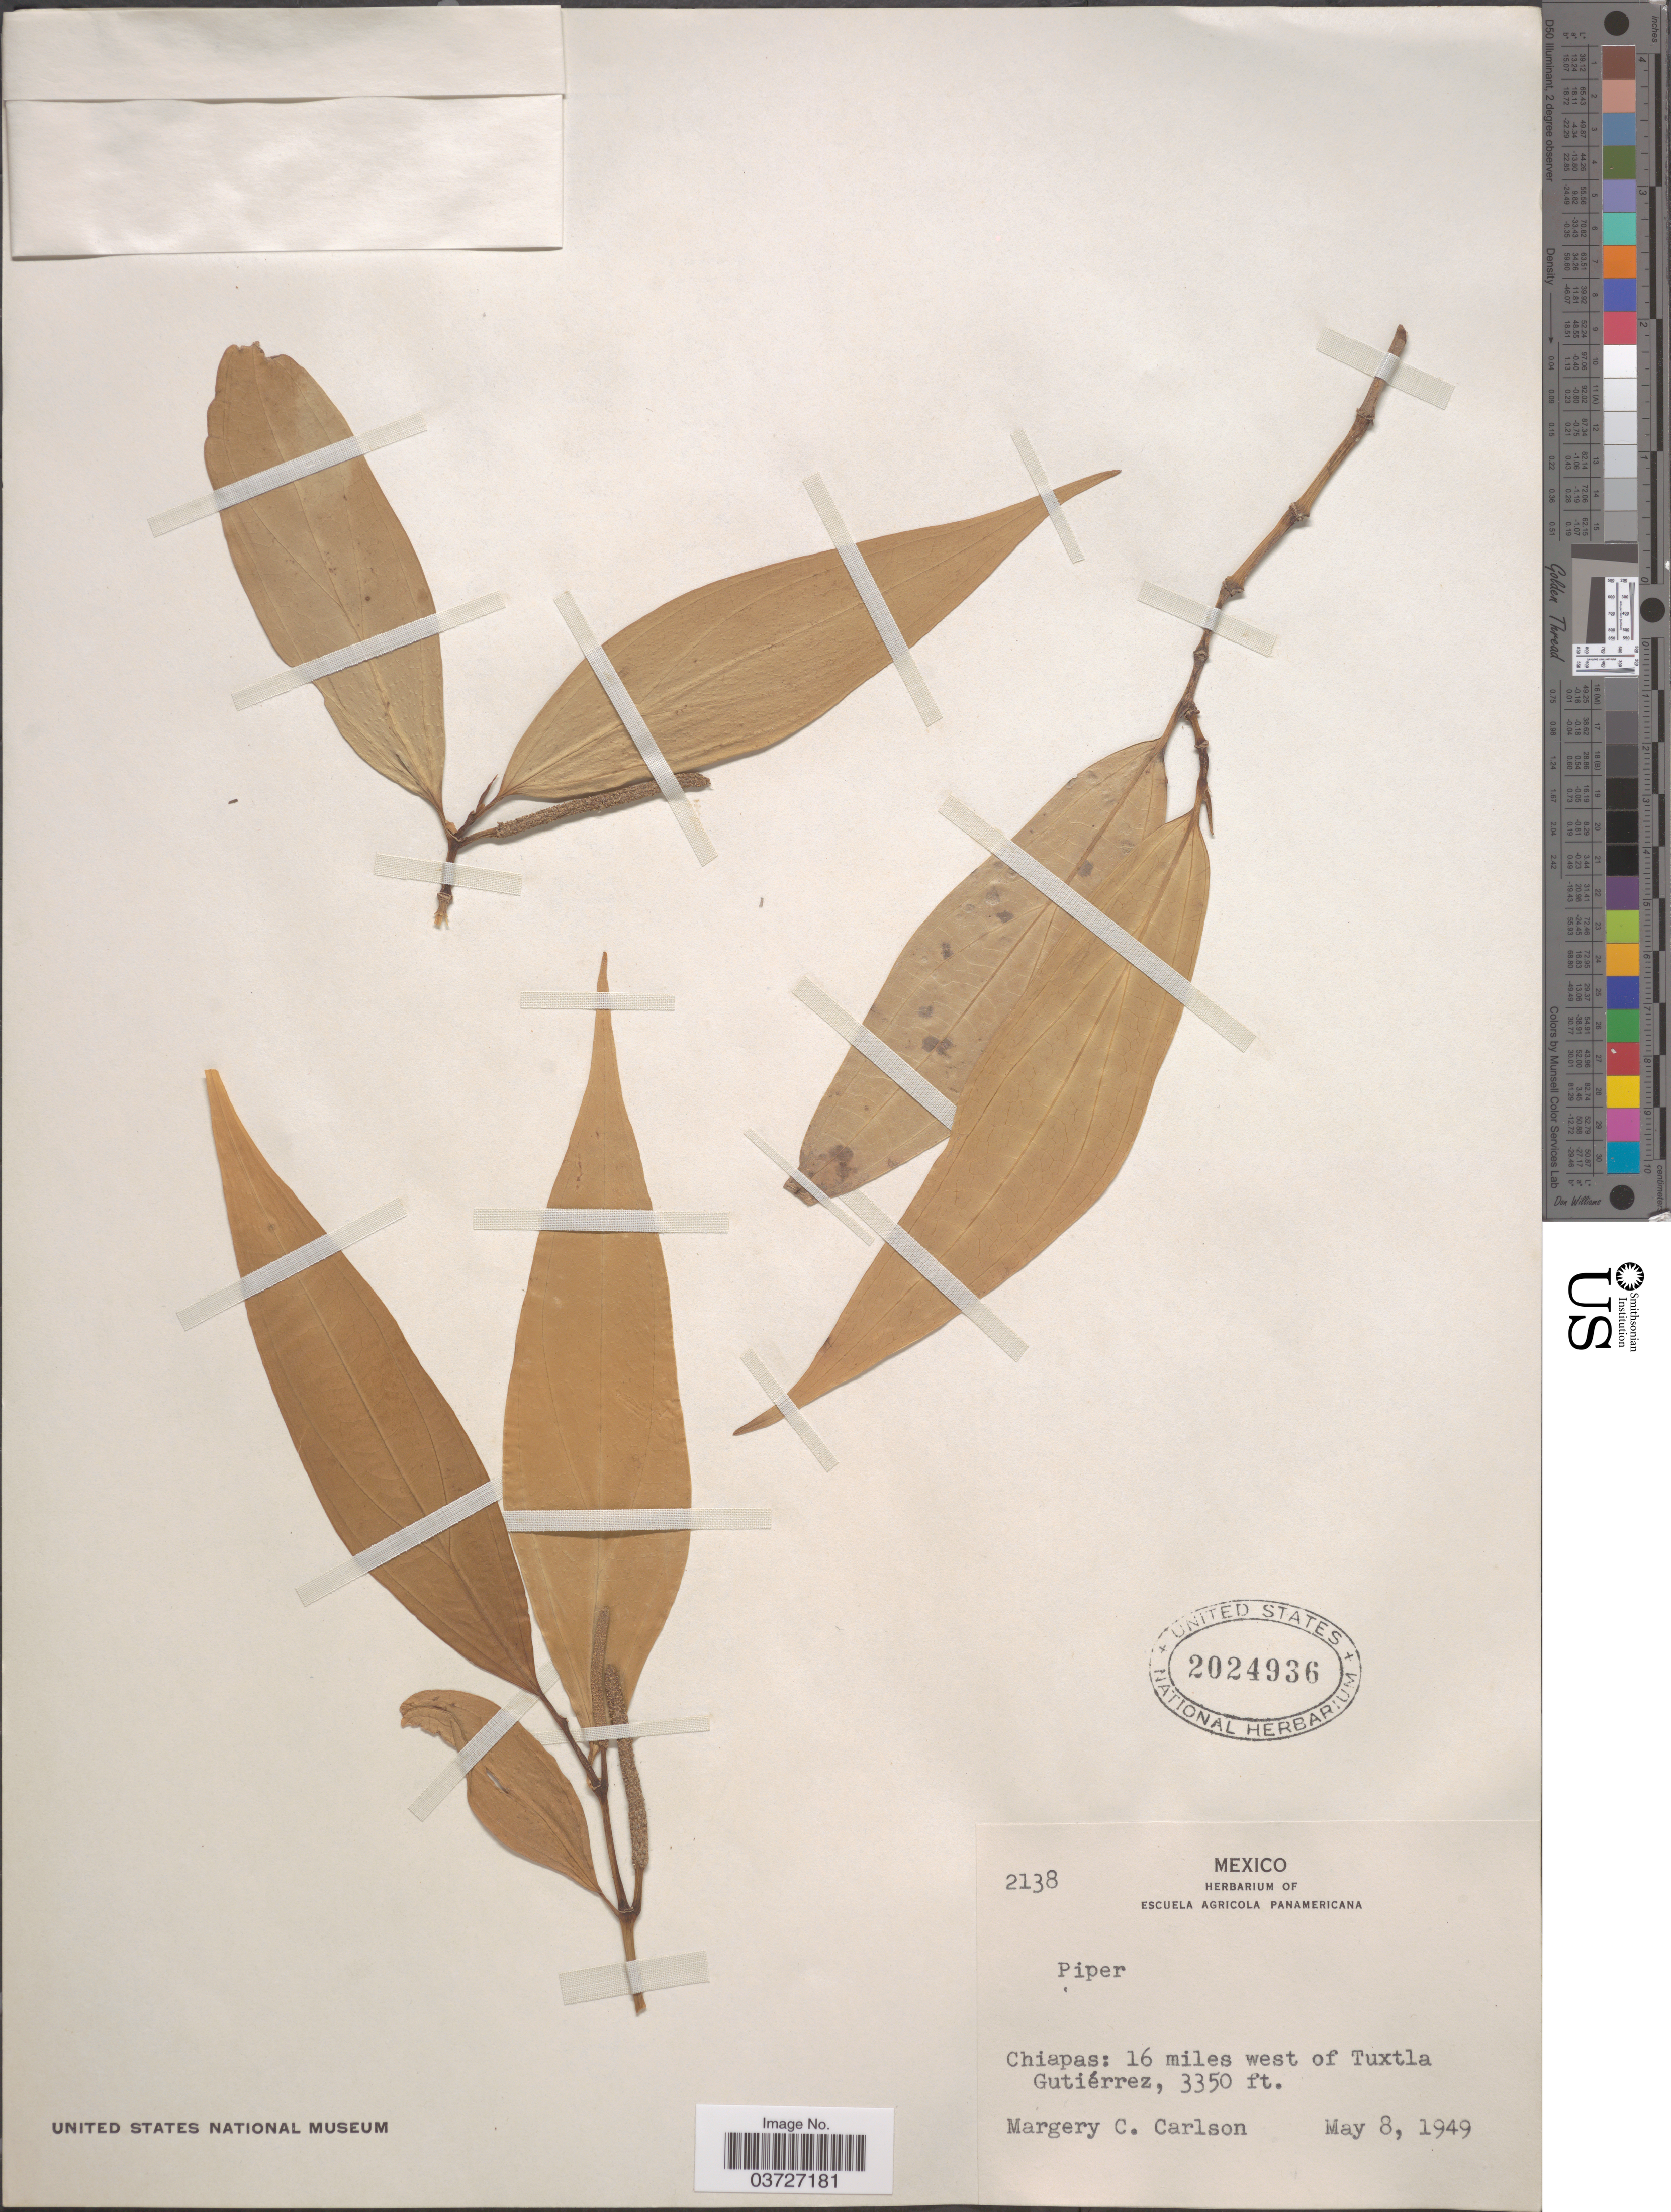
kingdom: Plantae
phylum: Tracheophyta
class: Magnoliopsida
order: Piperales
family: Piperaceae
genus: Piper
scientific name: Piper sp.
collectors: M. C. Carlson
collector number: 2138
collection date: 1949-05-08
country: Mexico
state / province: Chiapas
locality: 16 miles west of Tuxtla Gutiérrez.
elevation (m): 1021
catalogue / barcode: US 2024936